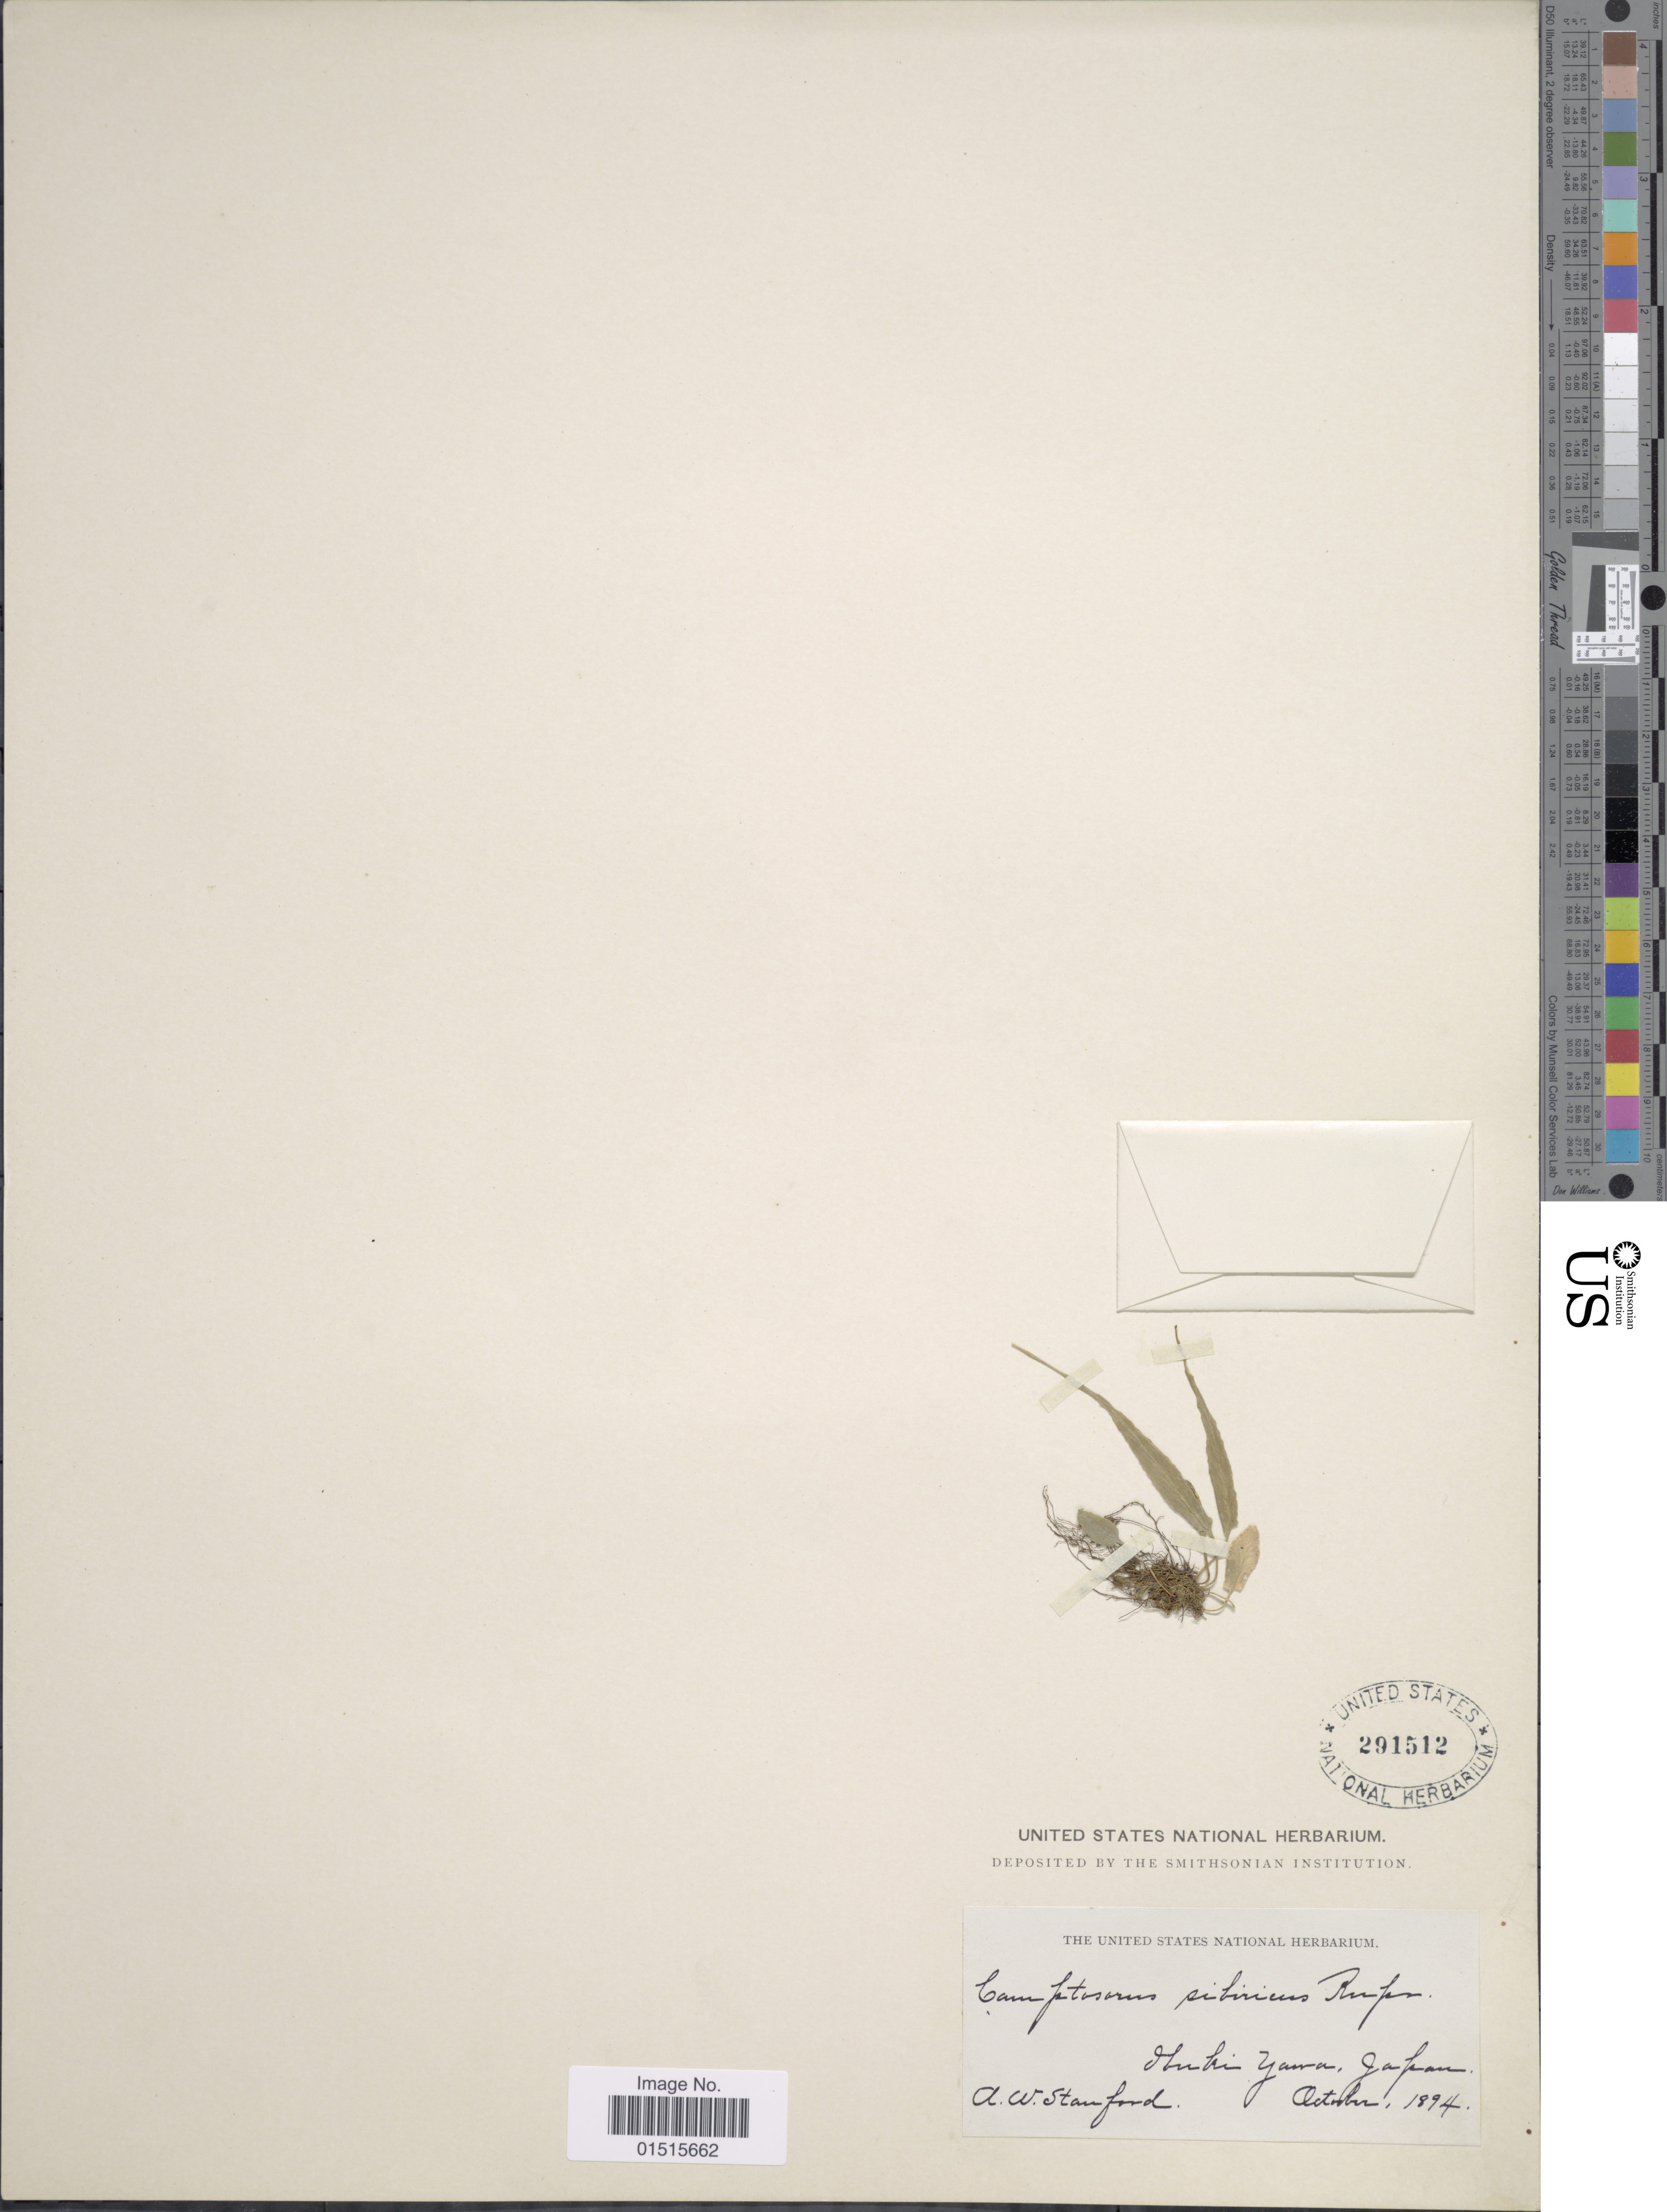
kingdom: Plantae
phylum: Tracheophyta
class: Polypodiopsida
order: Polypodiales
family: Aspleniaceae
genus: Asplenium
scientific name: Asplenium sibricus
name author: Rupr.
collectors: A. Stanford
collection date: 1894-10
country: Japan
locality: Obuki Yama, Japan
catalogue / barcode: US 291512